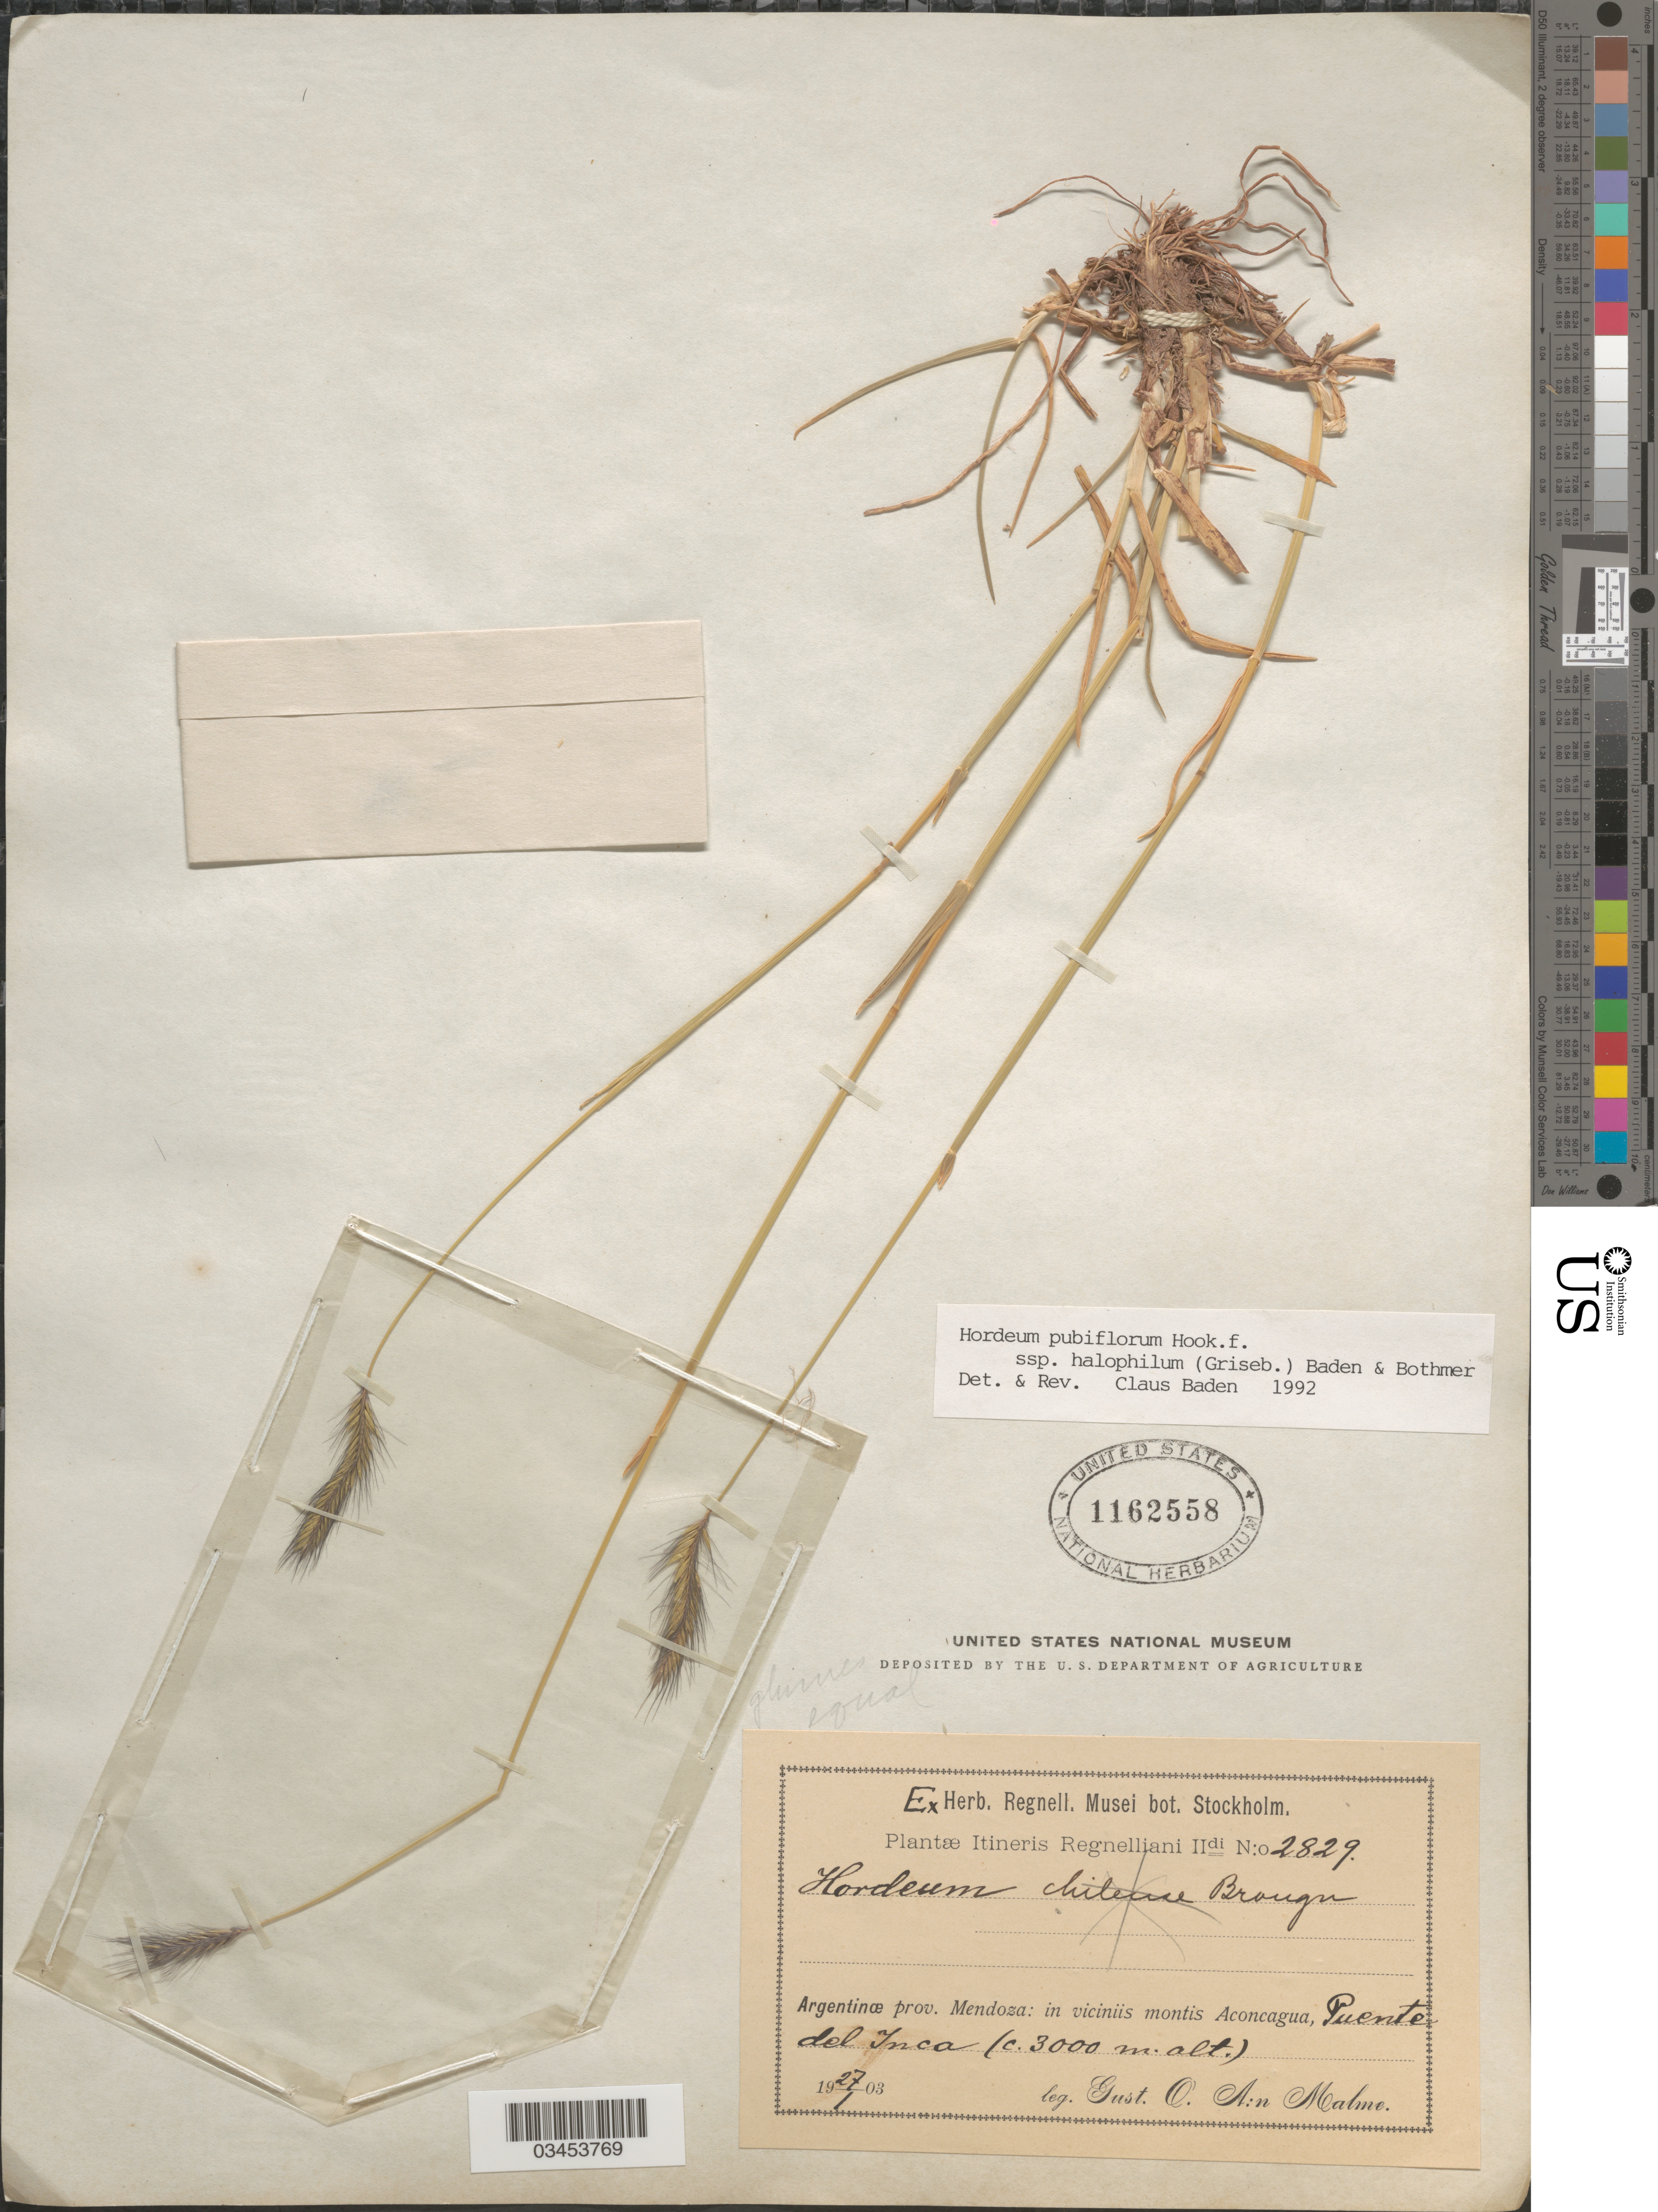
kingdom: Plantae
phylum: Tracheophyta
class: Liliopsida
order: Poales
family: Poaceae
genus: Hordeum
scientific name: Hordeum pubiflorum subsp. halophilum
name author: Hook. f.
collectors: G. O. A. Malme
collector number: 2829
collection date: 1903-01-27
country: Argentina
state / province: Mendoza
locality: Itineris Regnelliani Ildi. In viciniis montis Aconcagua, Puente del Inca.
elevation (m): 3000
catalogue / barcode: US 1162558